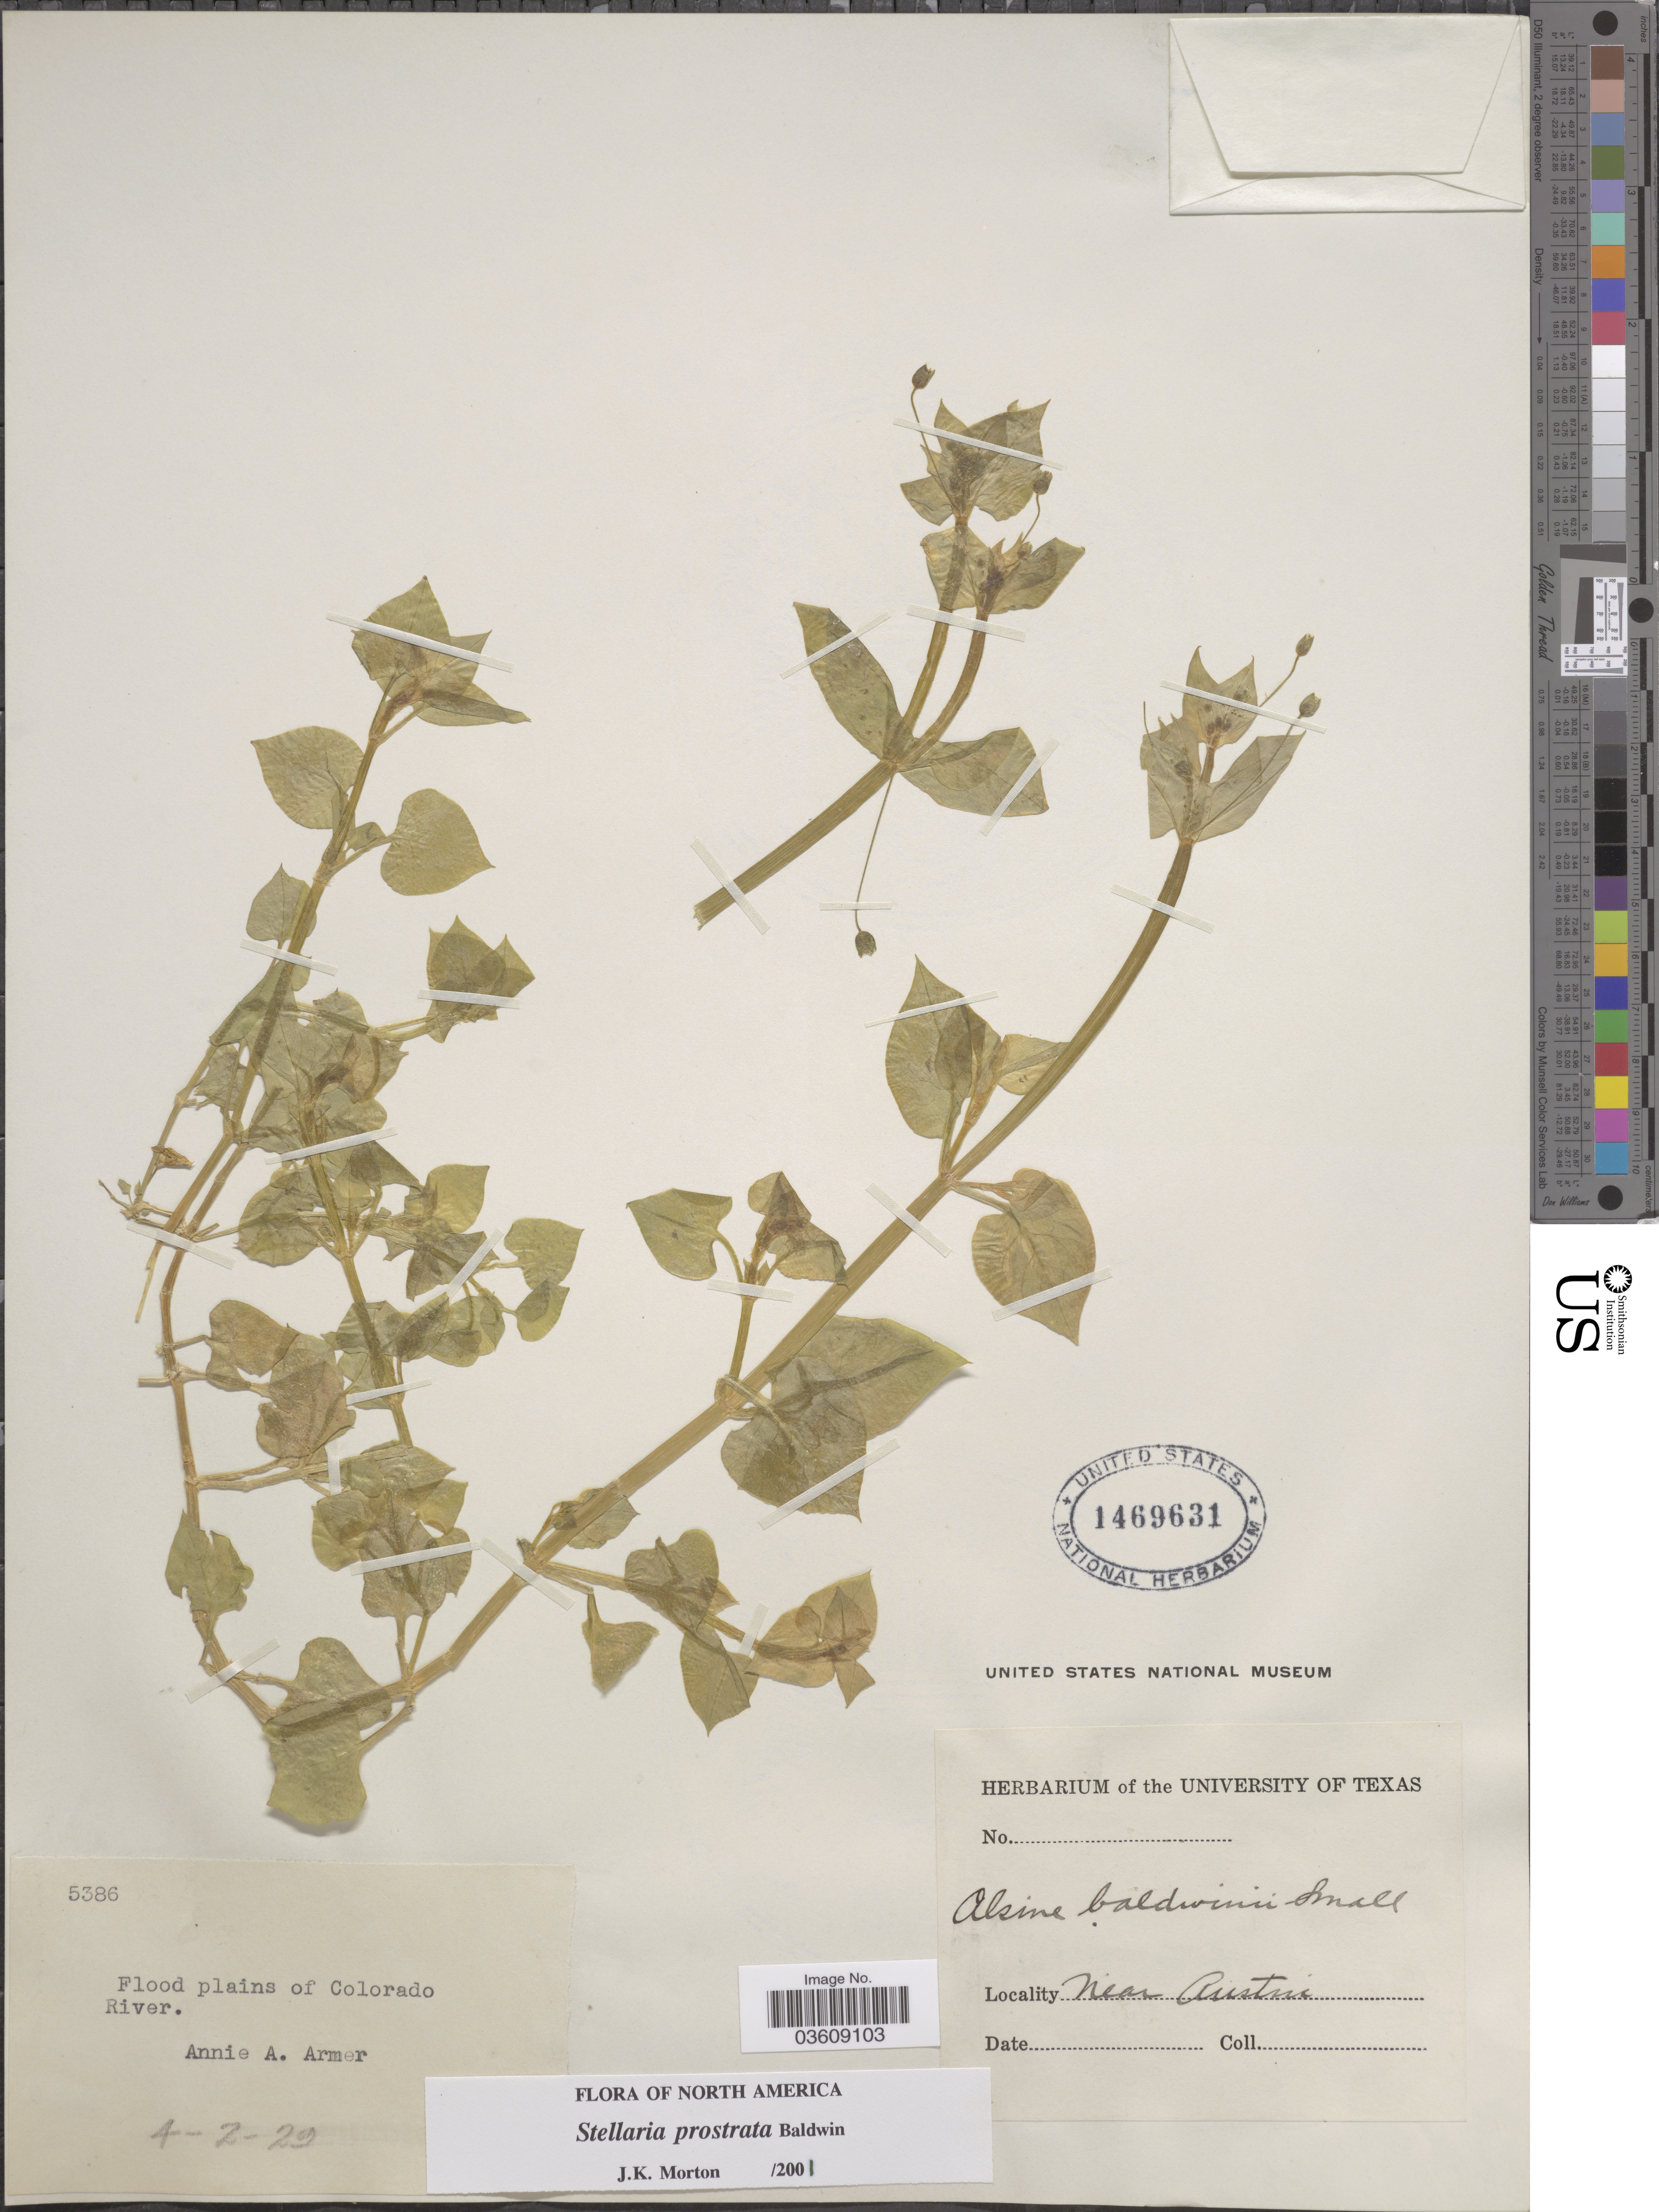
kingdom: Plantae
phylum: Tracheophyta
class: Magnoliopsida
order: Caryophyllales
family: Caryophyllaceae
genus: Stellaria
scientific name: Stellaria prostrata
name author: Baldwin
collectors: A. Armer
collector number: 5386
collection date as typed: Transcribed d/m/y: 2/4/29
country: United States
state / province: Colorado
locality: Near Austin. Flood plains of Colorado River.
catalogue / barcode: US 1469631